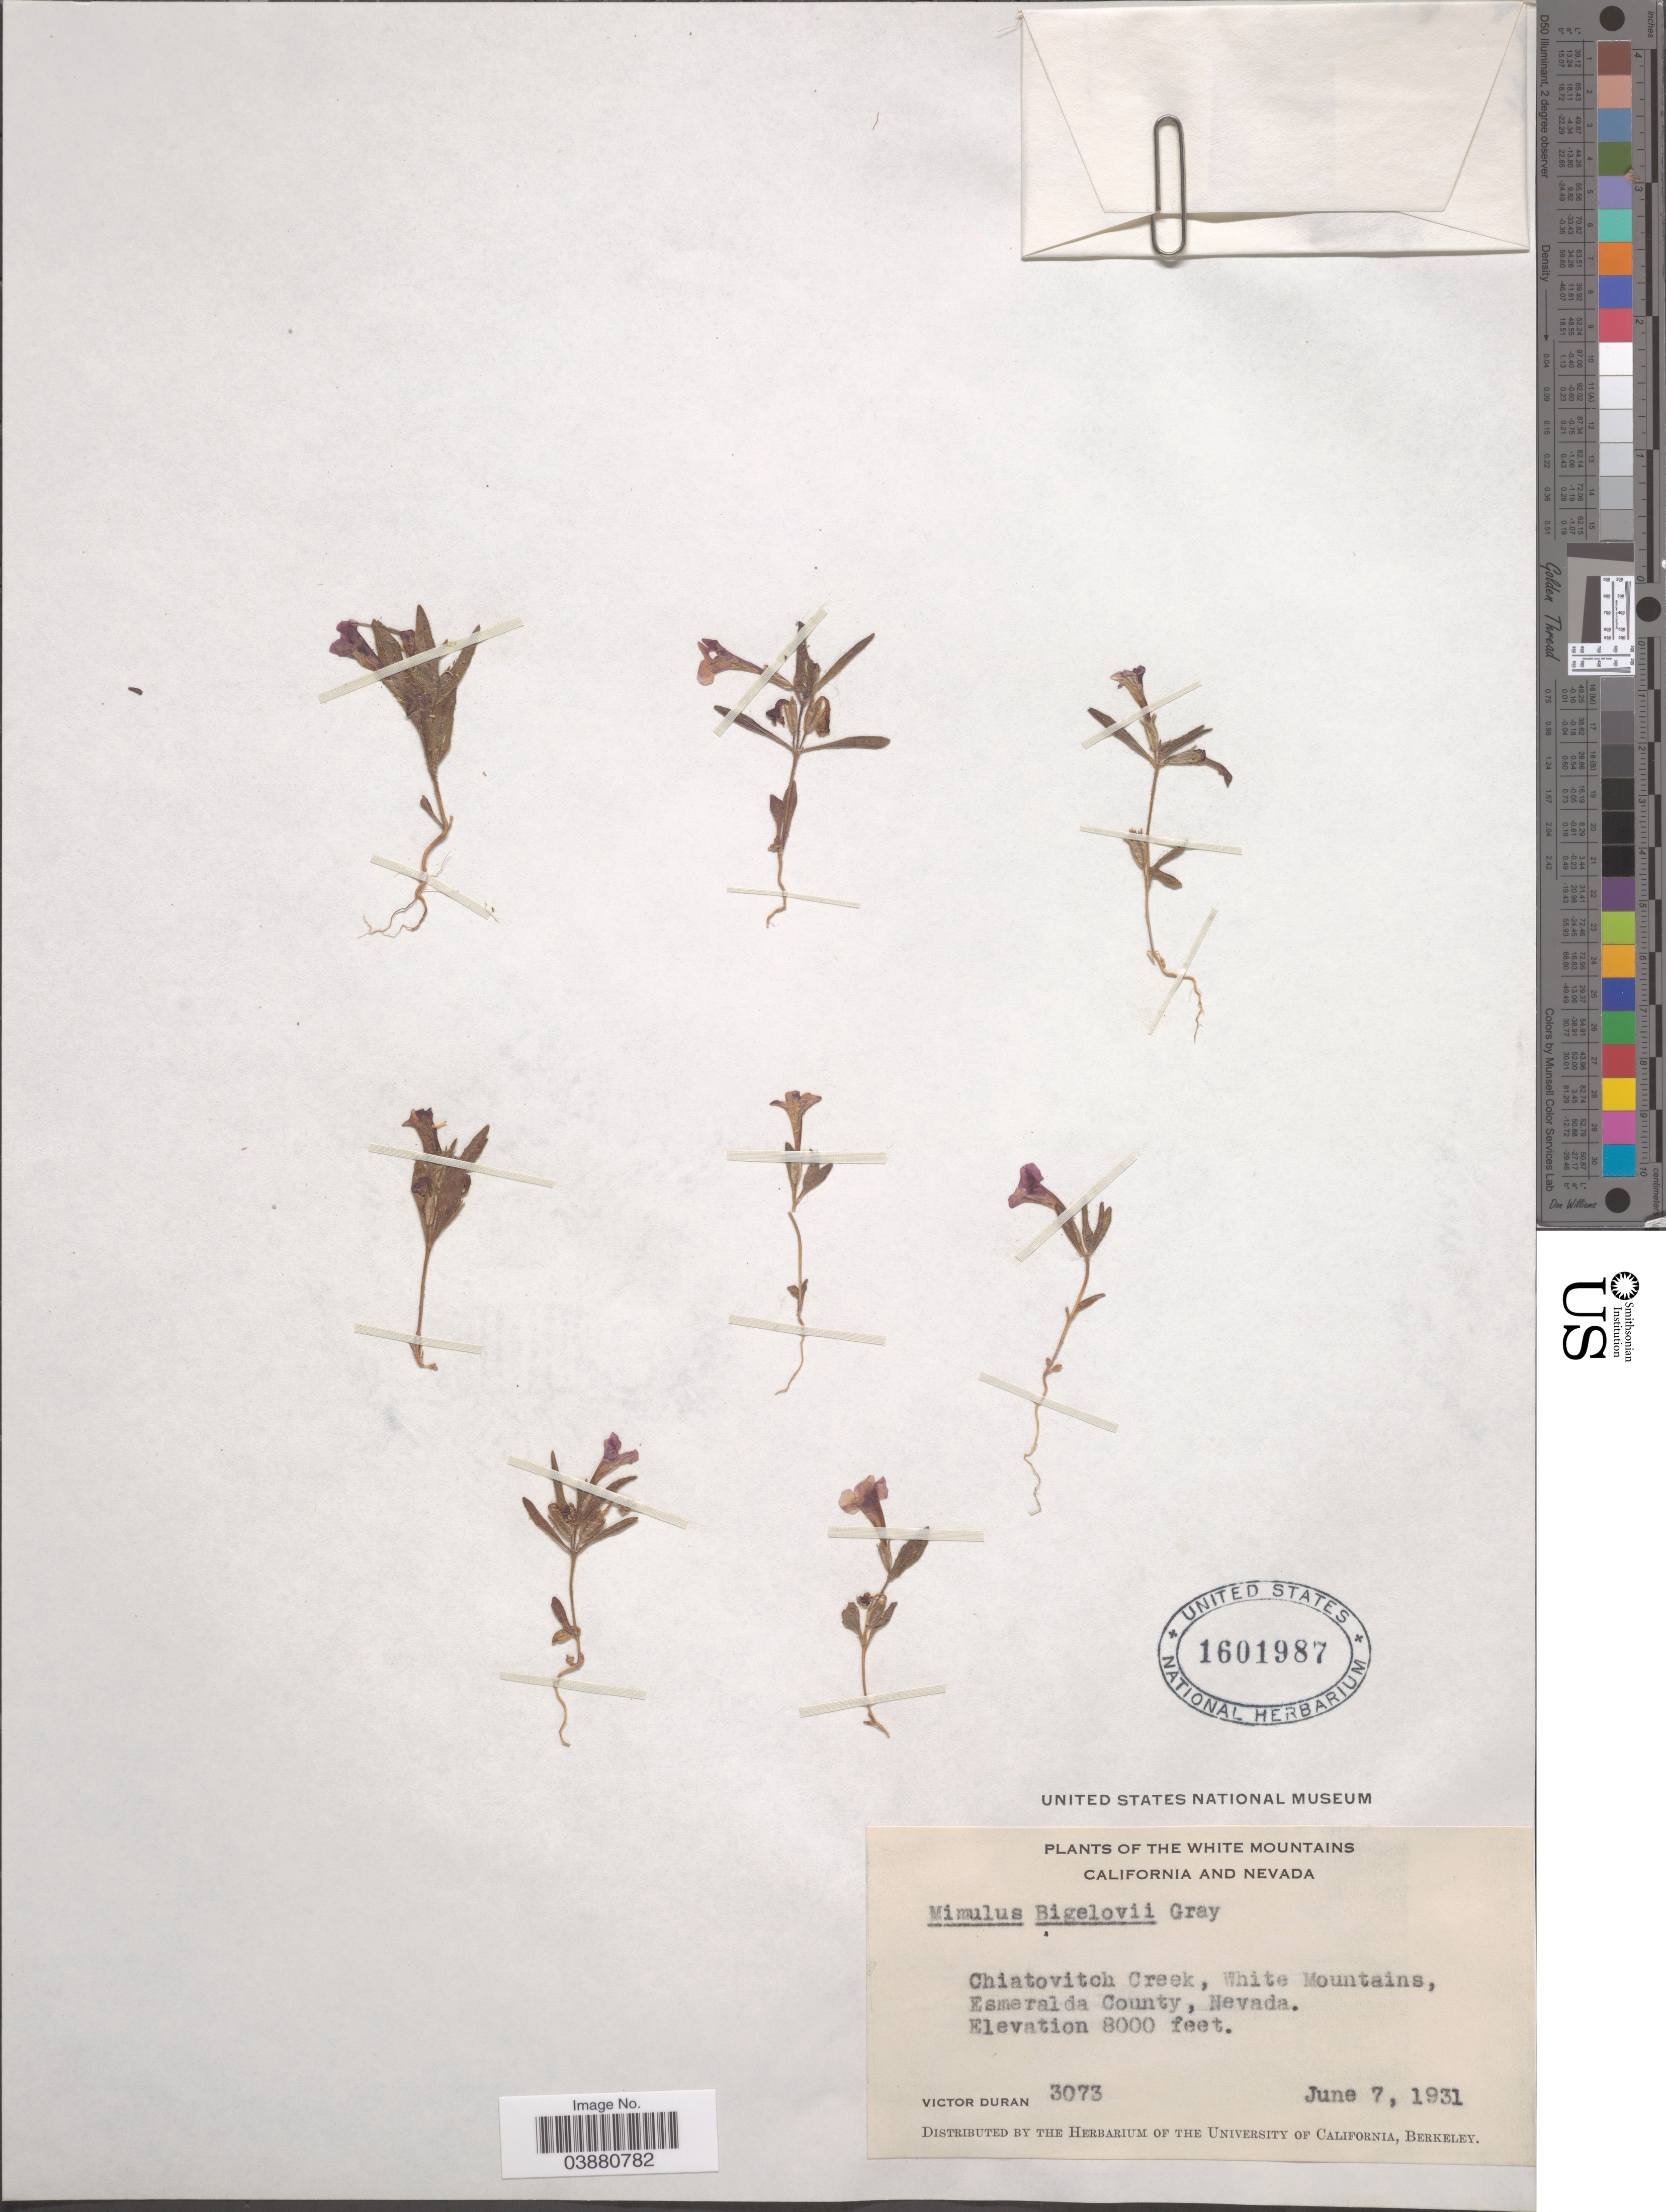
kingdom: Plantae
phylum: Tracheophyta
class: Magnoliopsida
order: Lamiales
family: Phrymaceae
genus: Mimulus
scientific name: Mimulus bigelovii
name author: (A. Gray) G.L. Nesom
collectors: V. Duran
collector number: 3073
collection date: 1931-06-07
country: United States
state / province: Nevada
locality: White Mountains. Chiatovitch Creek, White Mountains, Esmeralda County.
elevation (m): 2438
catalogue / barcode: US 1601987